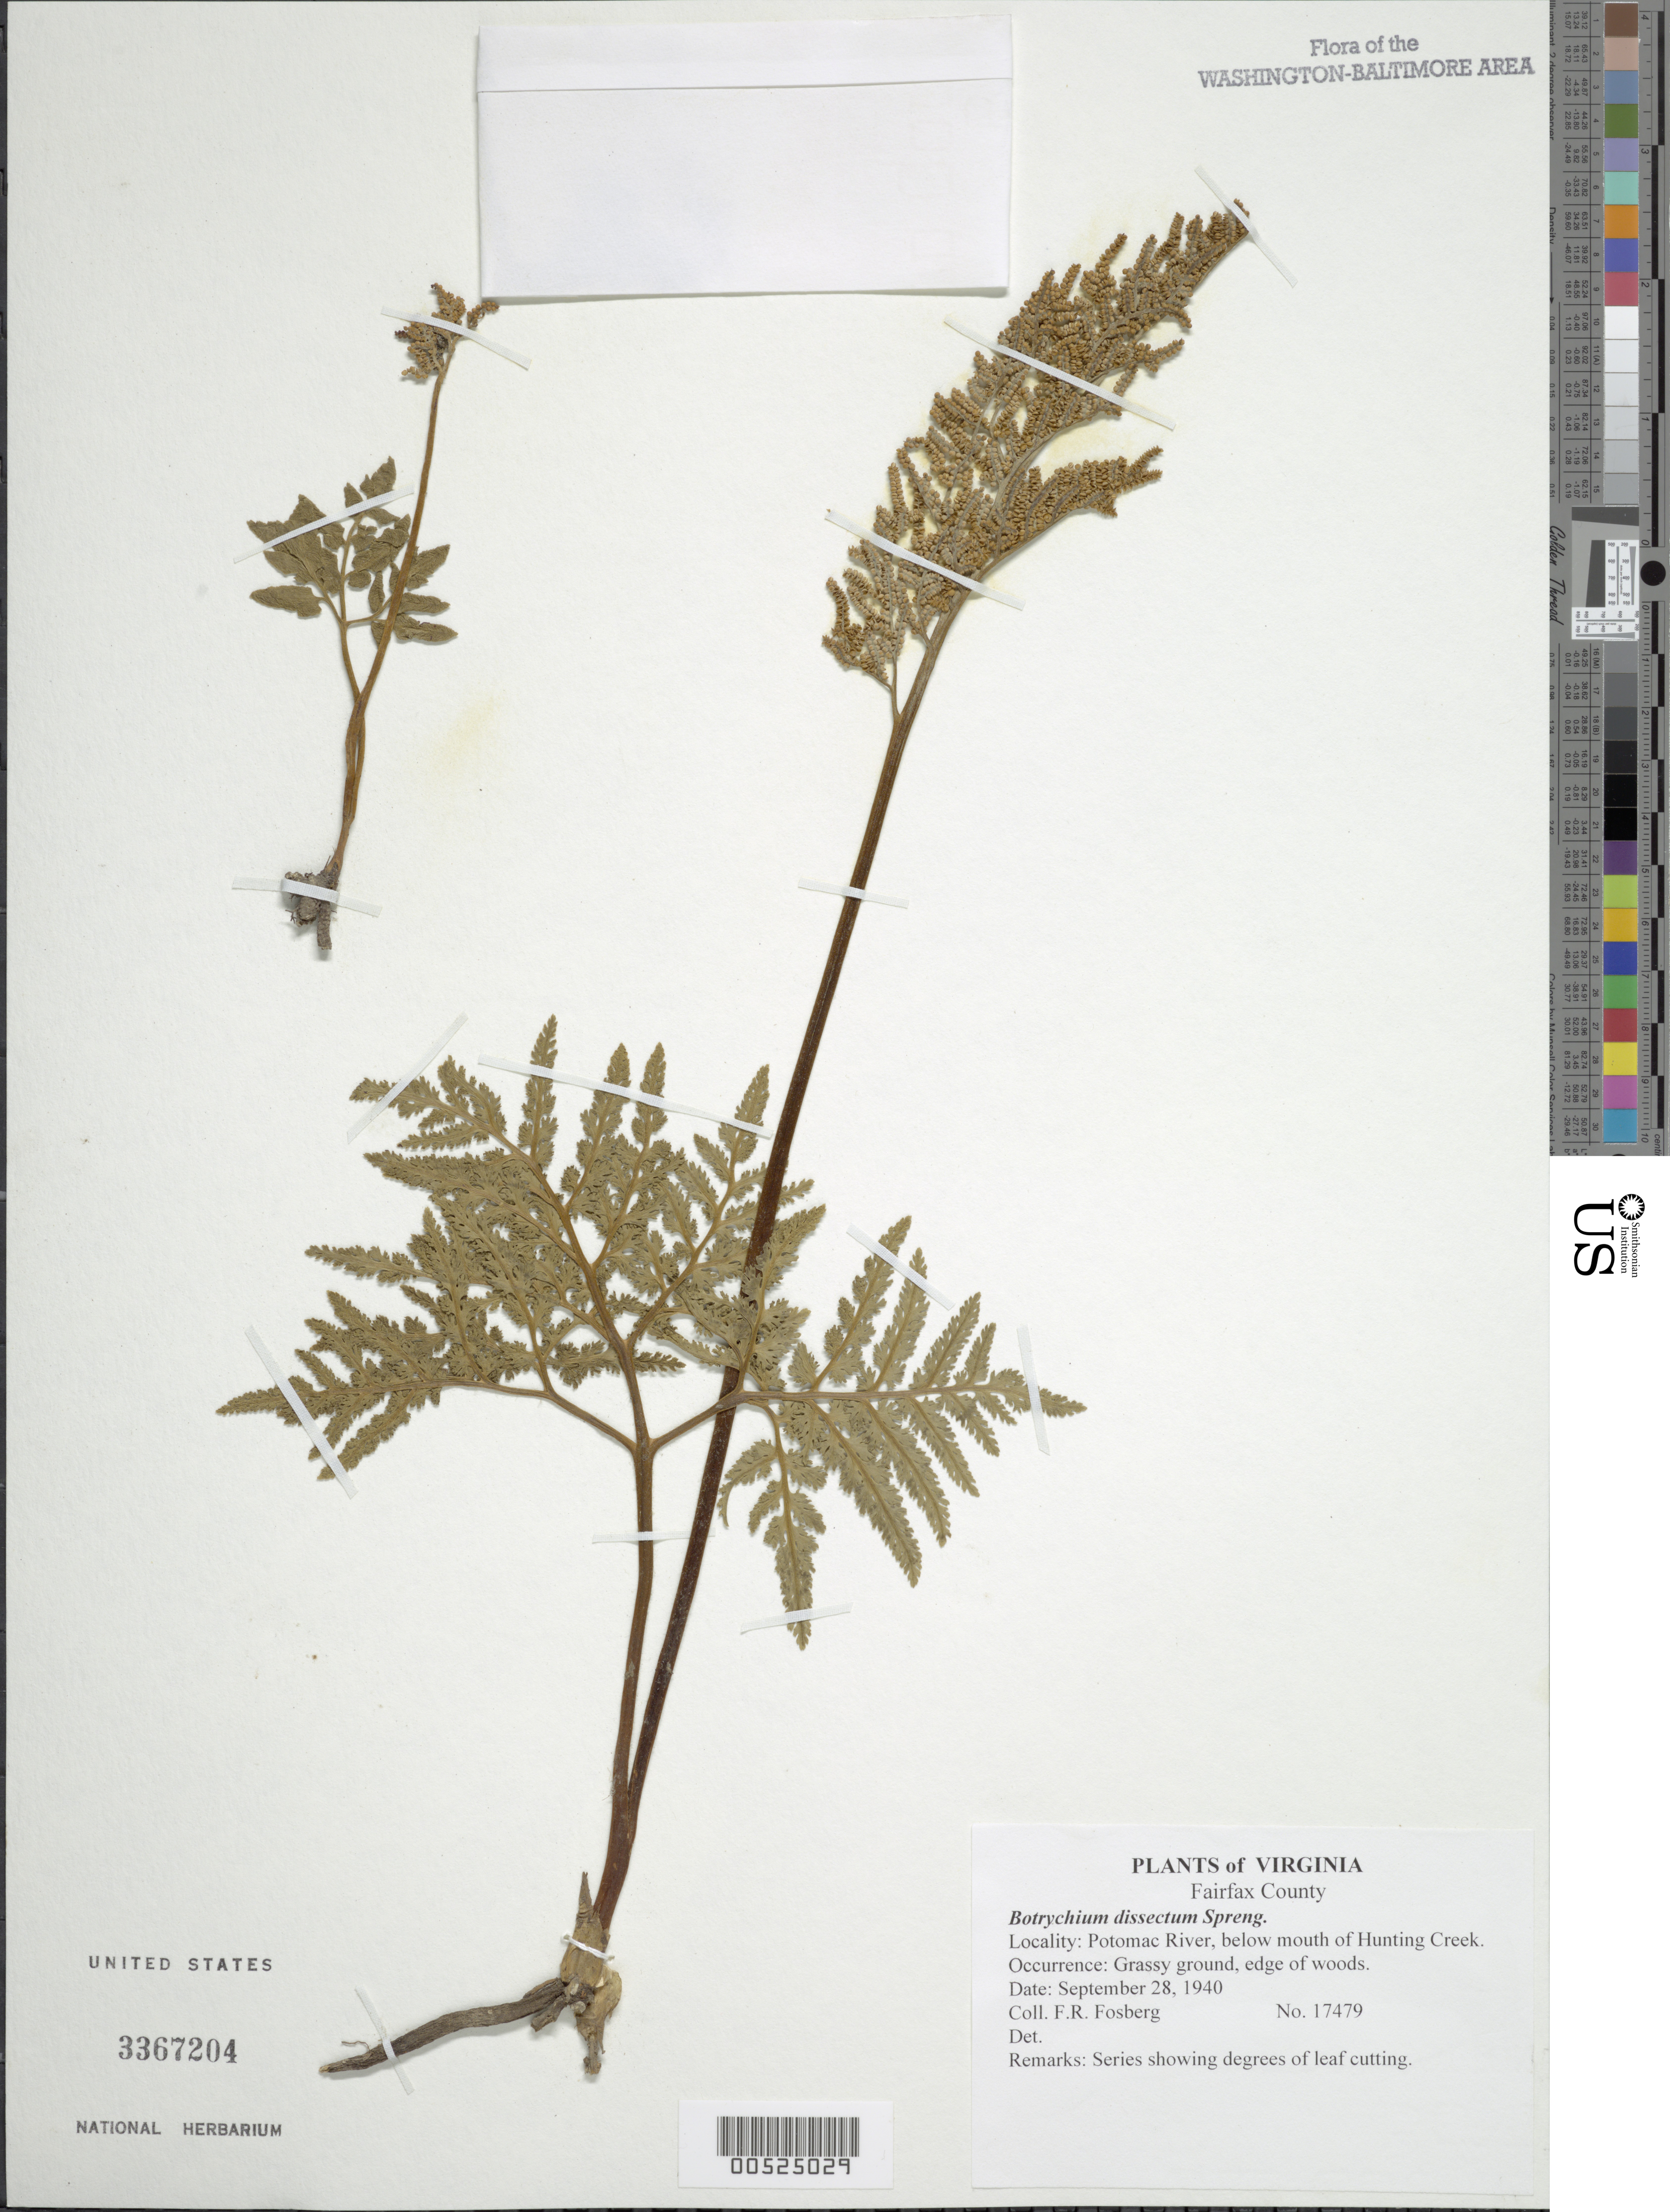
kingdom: Plantae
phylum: Tracheophyta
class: Polypodiopsida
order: Ophioglossales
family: Ophioglossaceae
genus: Botrychium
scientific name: Botrychium dissectum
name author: Spreng.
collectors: F. R. Fosberg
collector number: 17479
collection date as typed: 28 Sep 1939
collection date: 1939-09-28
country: United States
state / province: Virginia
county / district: Fairfax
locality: Potomac River, below mouth of Hunting Creek.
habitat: Grassy ground, edge of woods.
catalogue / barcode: US 3367204